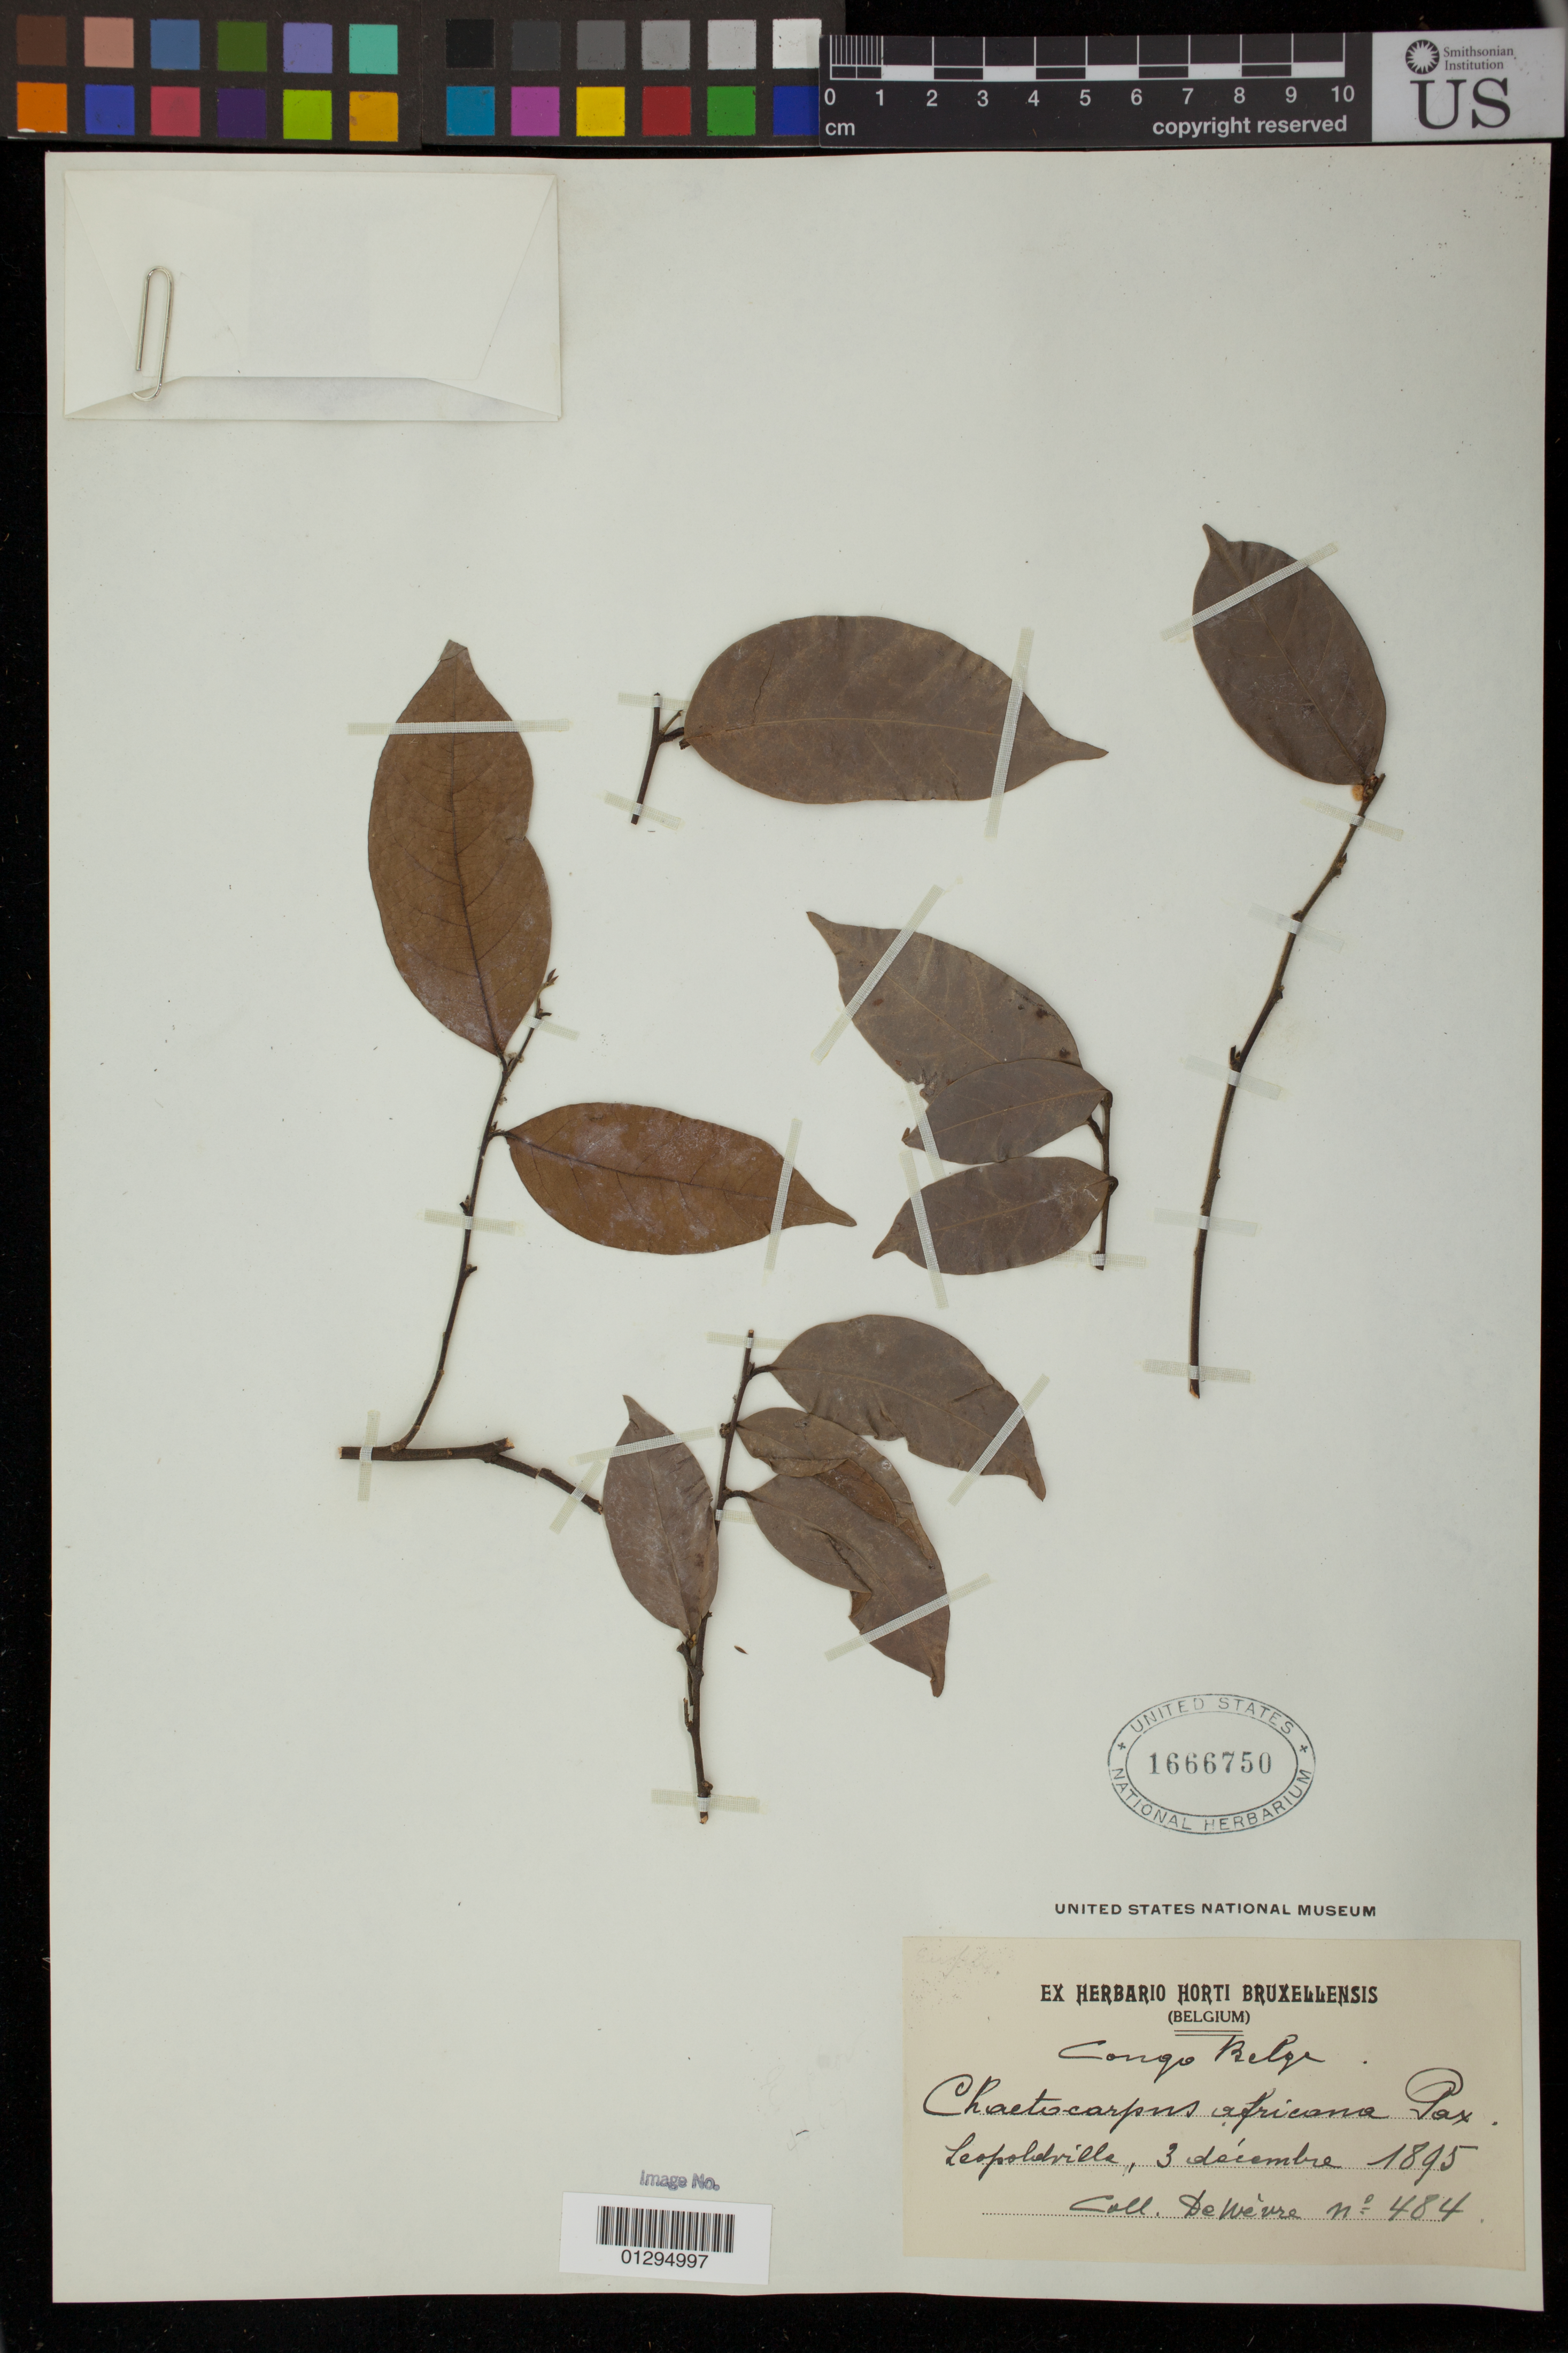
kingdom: Plantae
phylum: Tracheophyta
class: Magnoliopsida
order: Malpighiales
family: Peraceae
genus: Chaetocarpus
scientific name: Chaetocarpus africanus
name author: Pax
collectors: A. Dewèvre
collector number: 484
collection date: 1895-12-03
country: Congo, Democratic Republic of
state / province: Kinshasa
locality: Congo Belge. Leopoldville.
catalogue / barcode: US 1666750